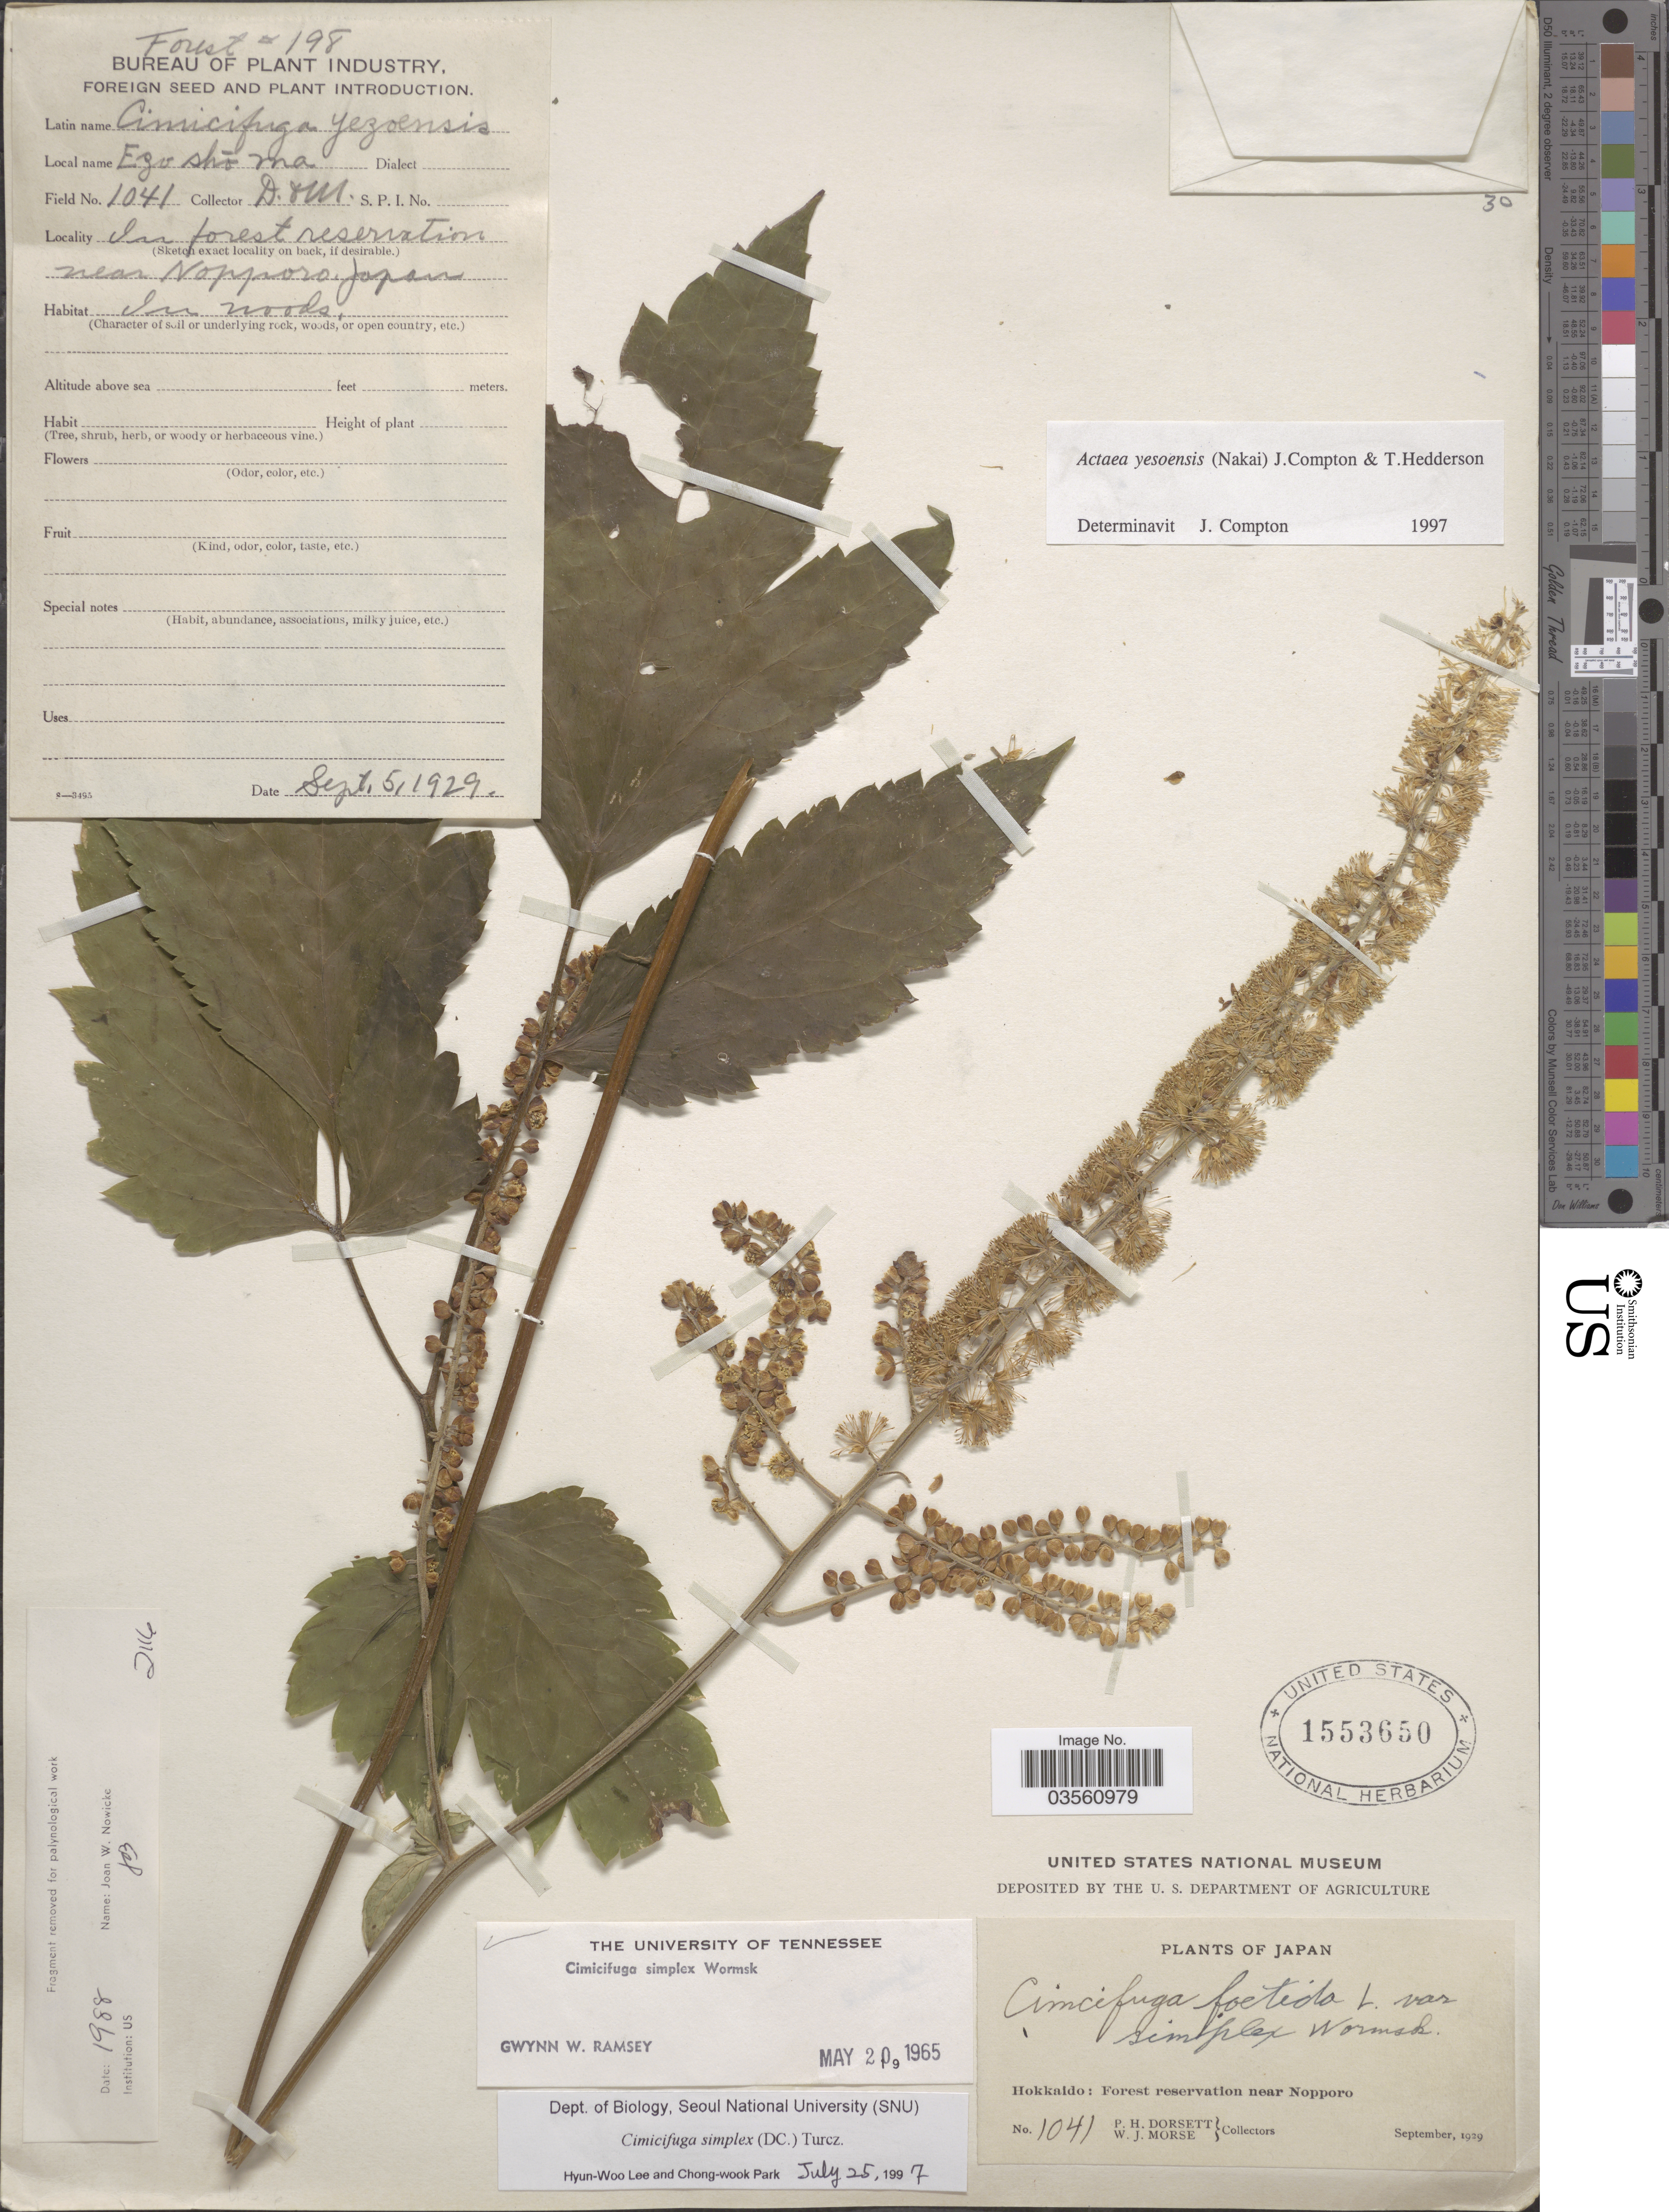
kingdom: Plantae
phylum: Tracheophyta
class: Magnoliopsida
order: Ranunculales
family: Ranunculaceae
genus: Actaea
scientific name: Actaea yesoensis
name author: (Nakai) J. Compton & Hedd.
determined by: Compton, J. A.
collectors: P. H. Dorsett & W. J. Morse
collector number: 1041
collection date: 1929-09-05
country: Japan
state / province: Hokkaidō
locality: Forest reservation near Nopporo.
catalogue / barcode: US 1553650